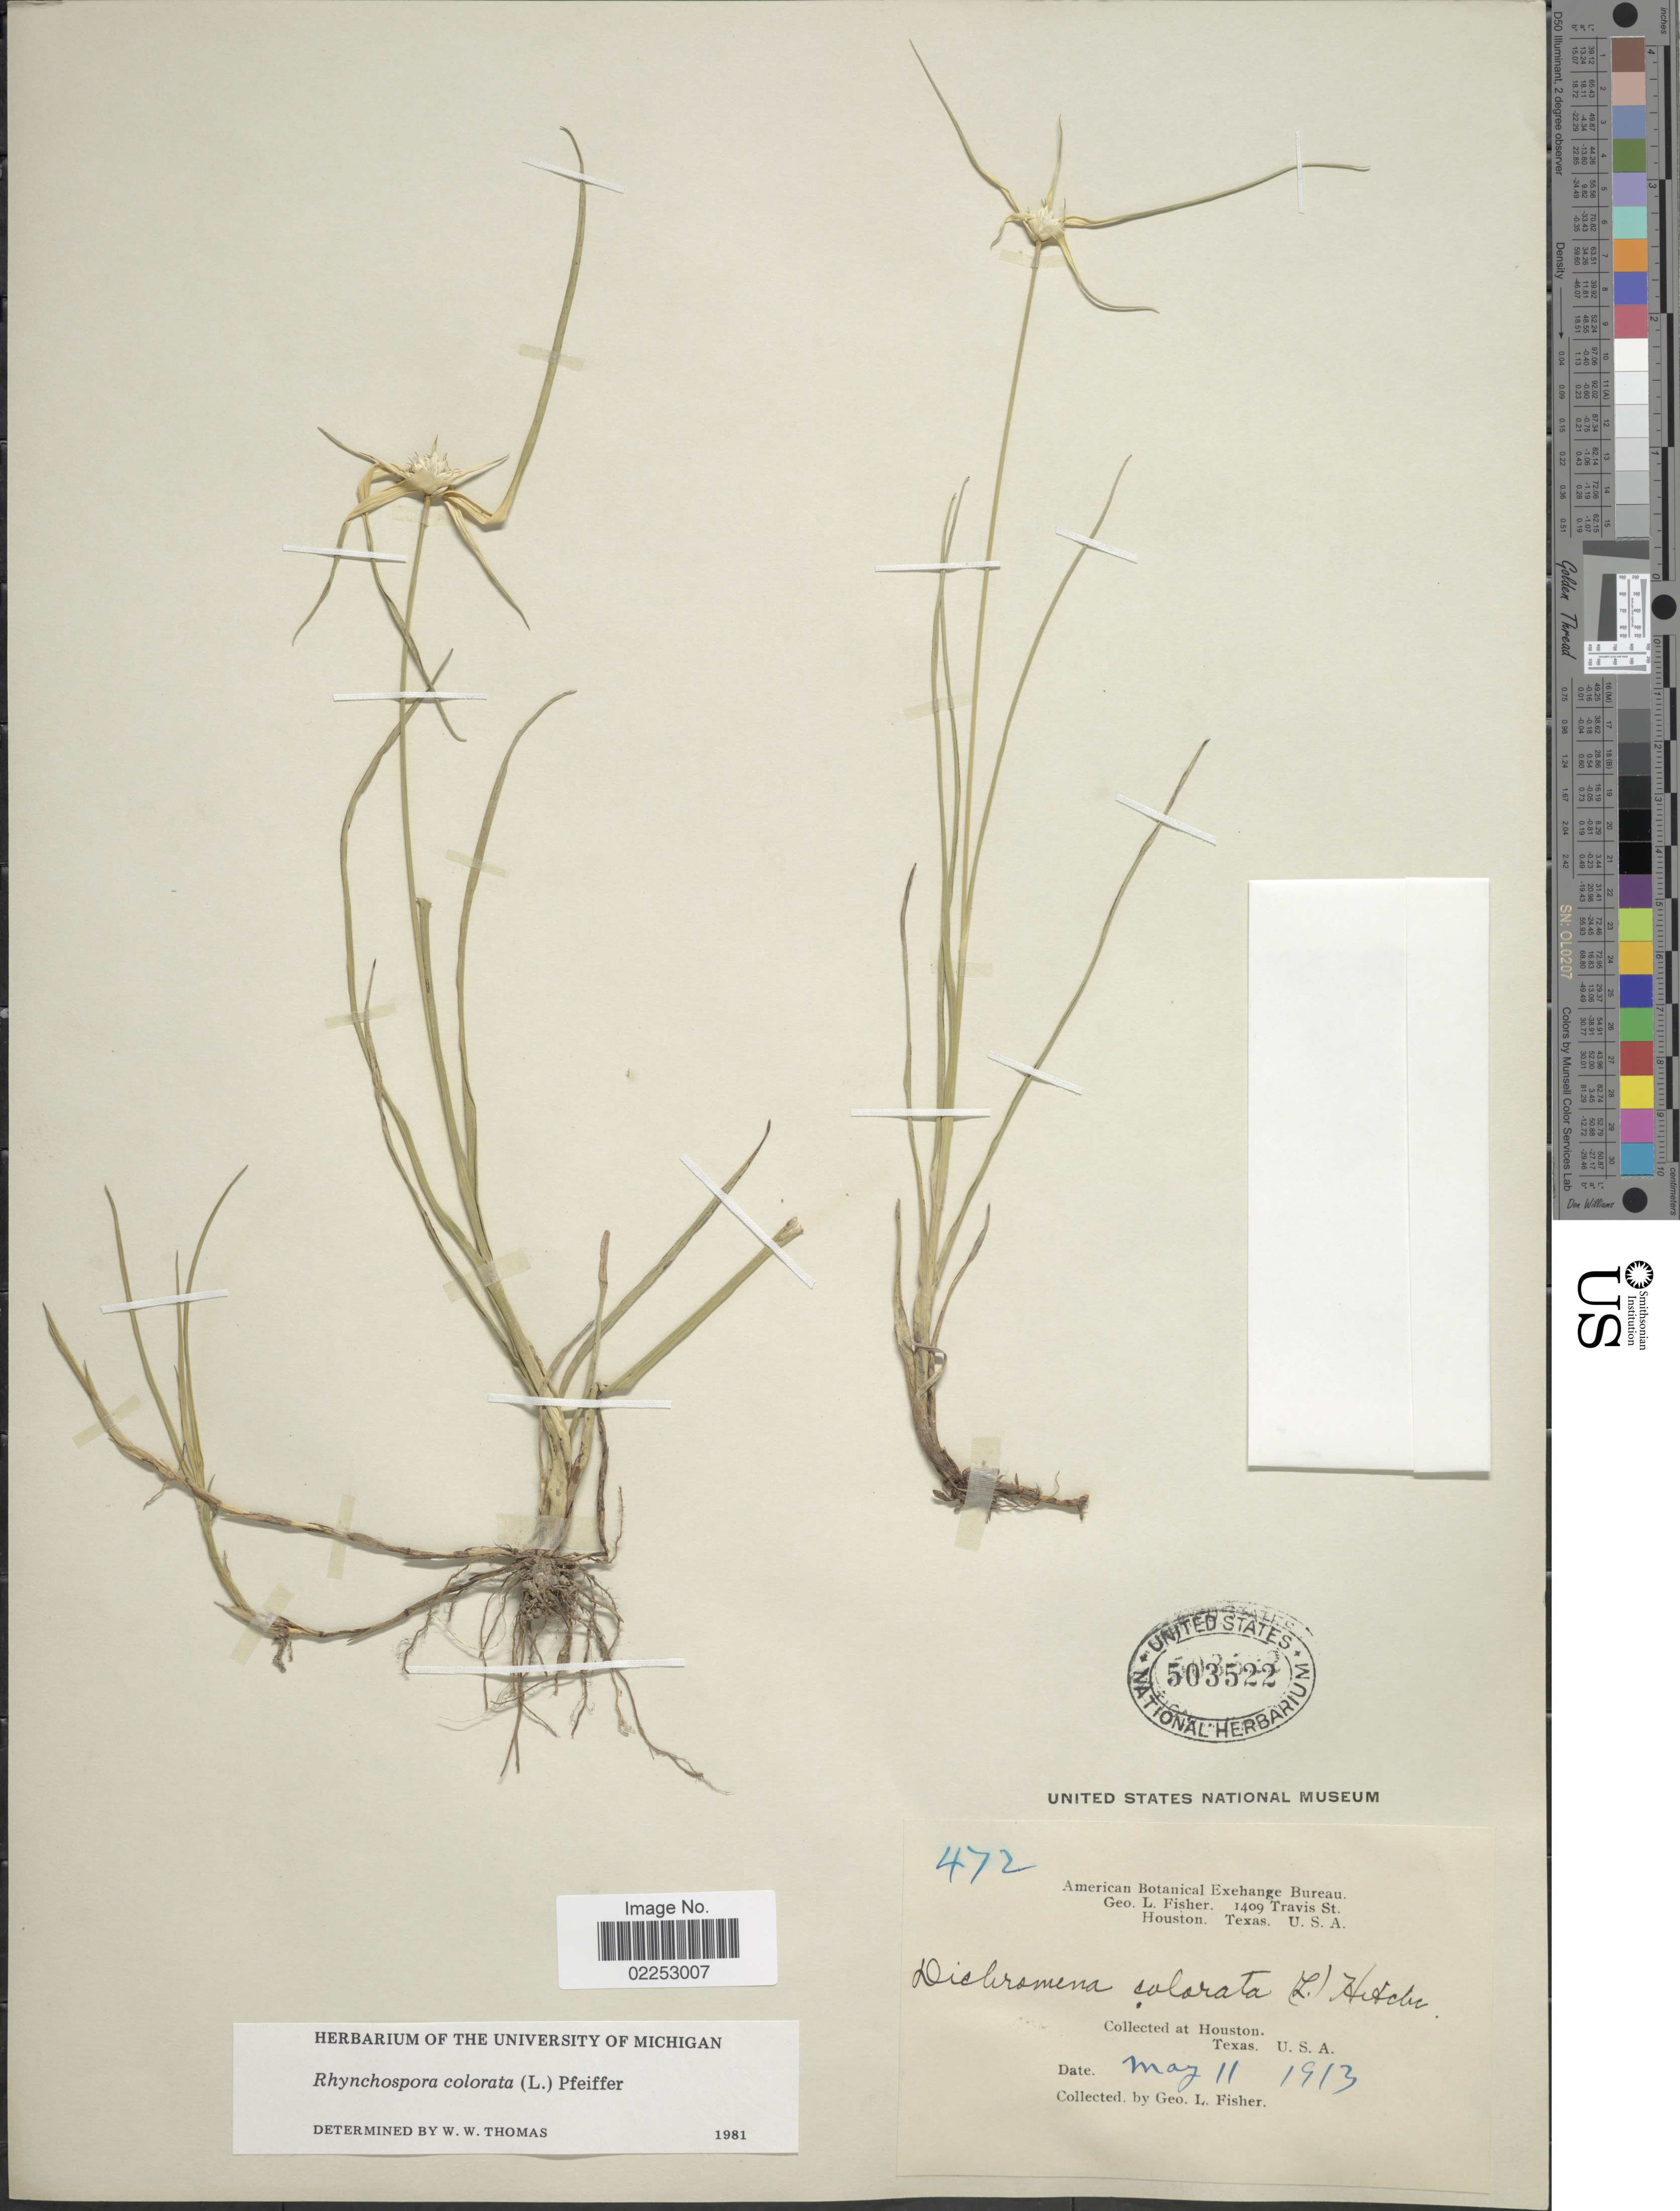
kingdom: Plantae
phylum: Tracheophyta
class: Liliopsida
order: Poales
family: Cyperaceae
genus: Rhynchospora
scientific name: Rhynchospora colorata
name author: (L.) H. Pfeiff.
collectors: G. L. Fisher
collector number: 472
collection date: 1913-05-11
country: United States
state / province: Texas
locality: Houston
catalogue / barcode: US 503522